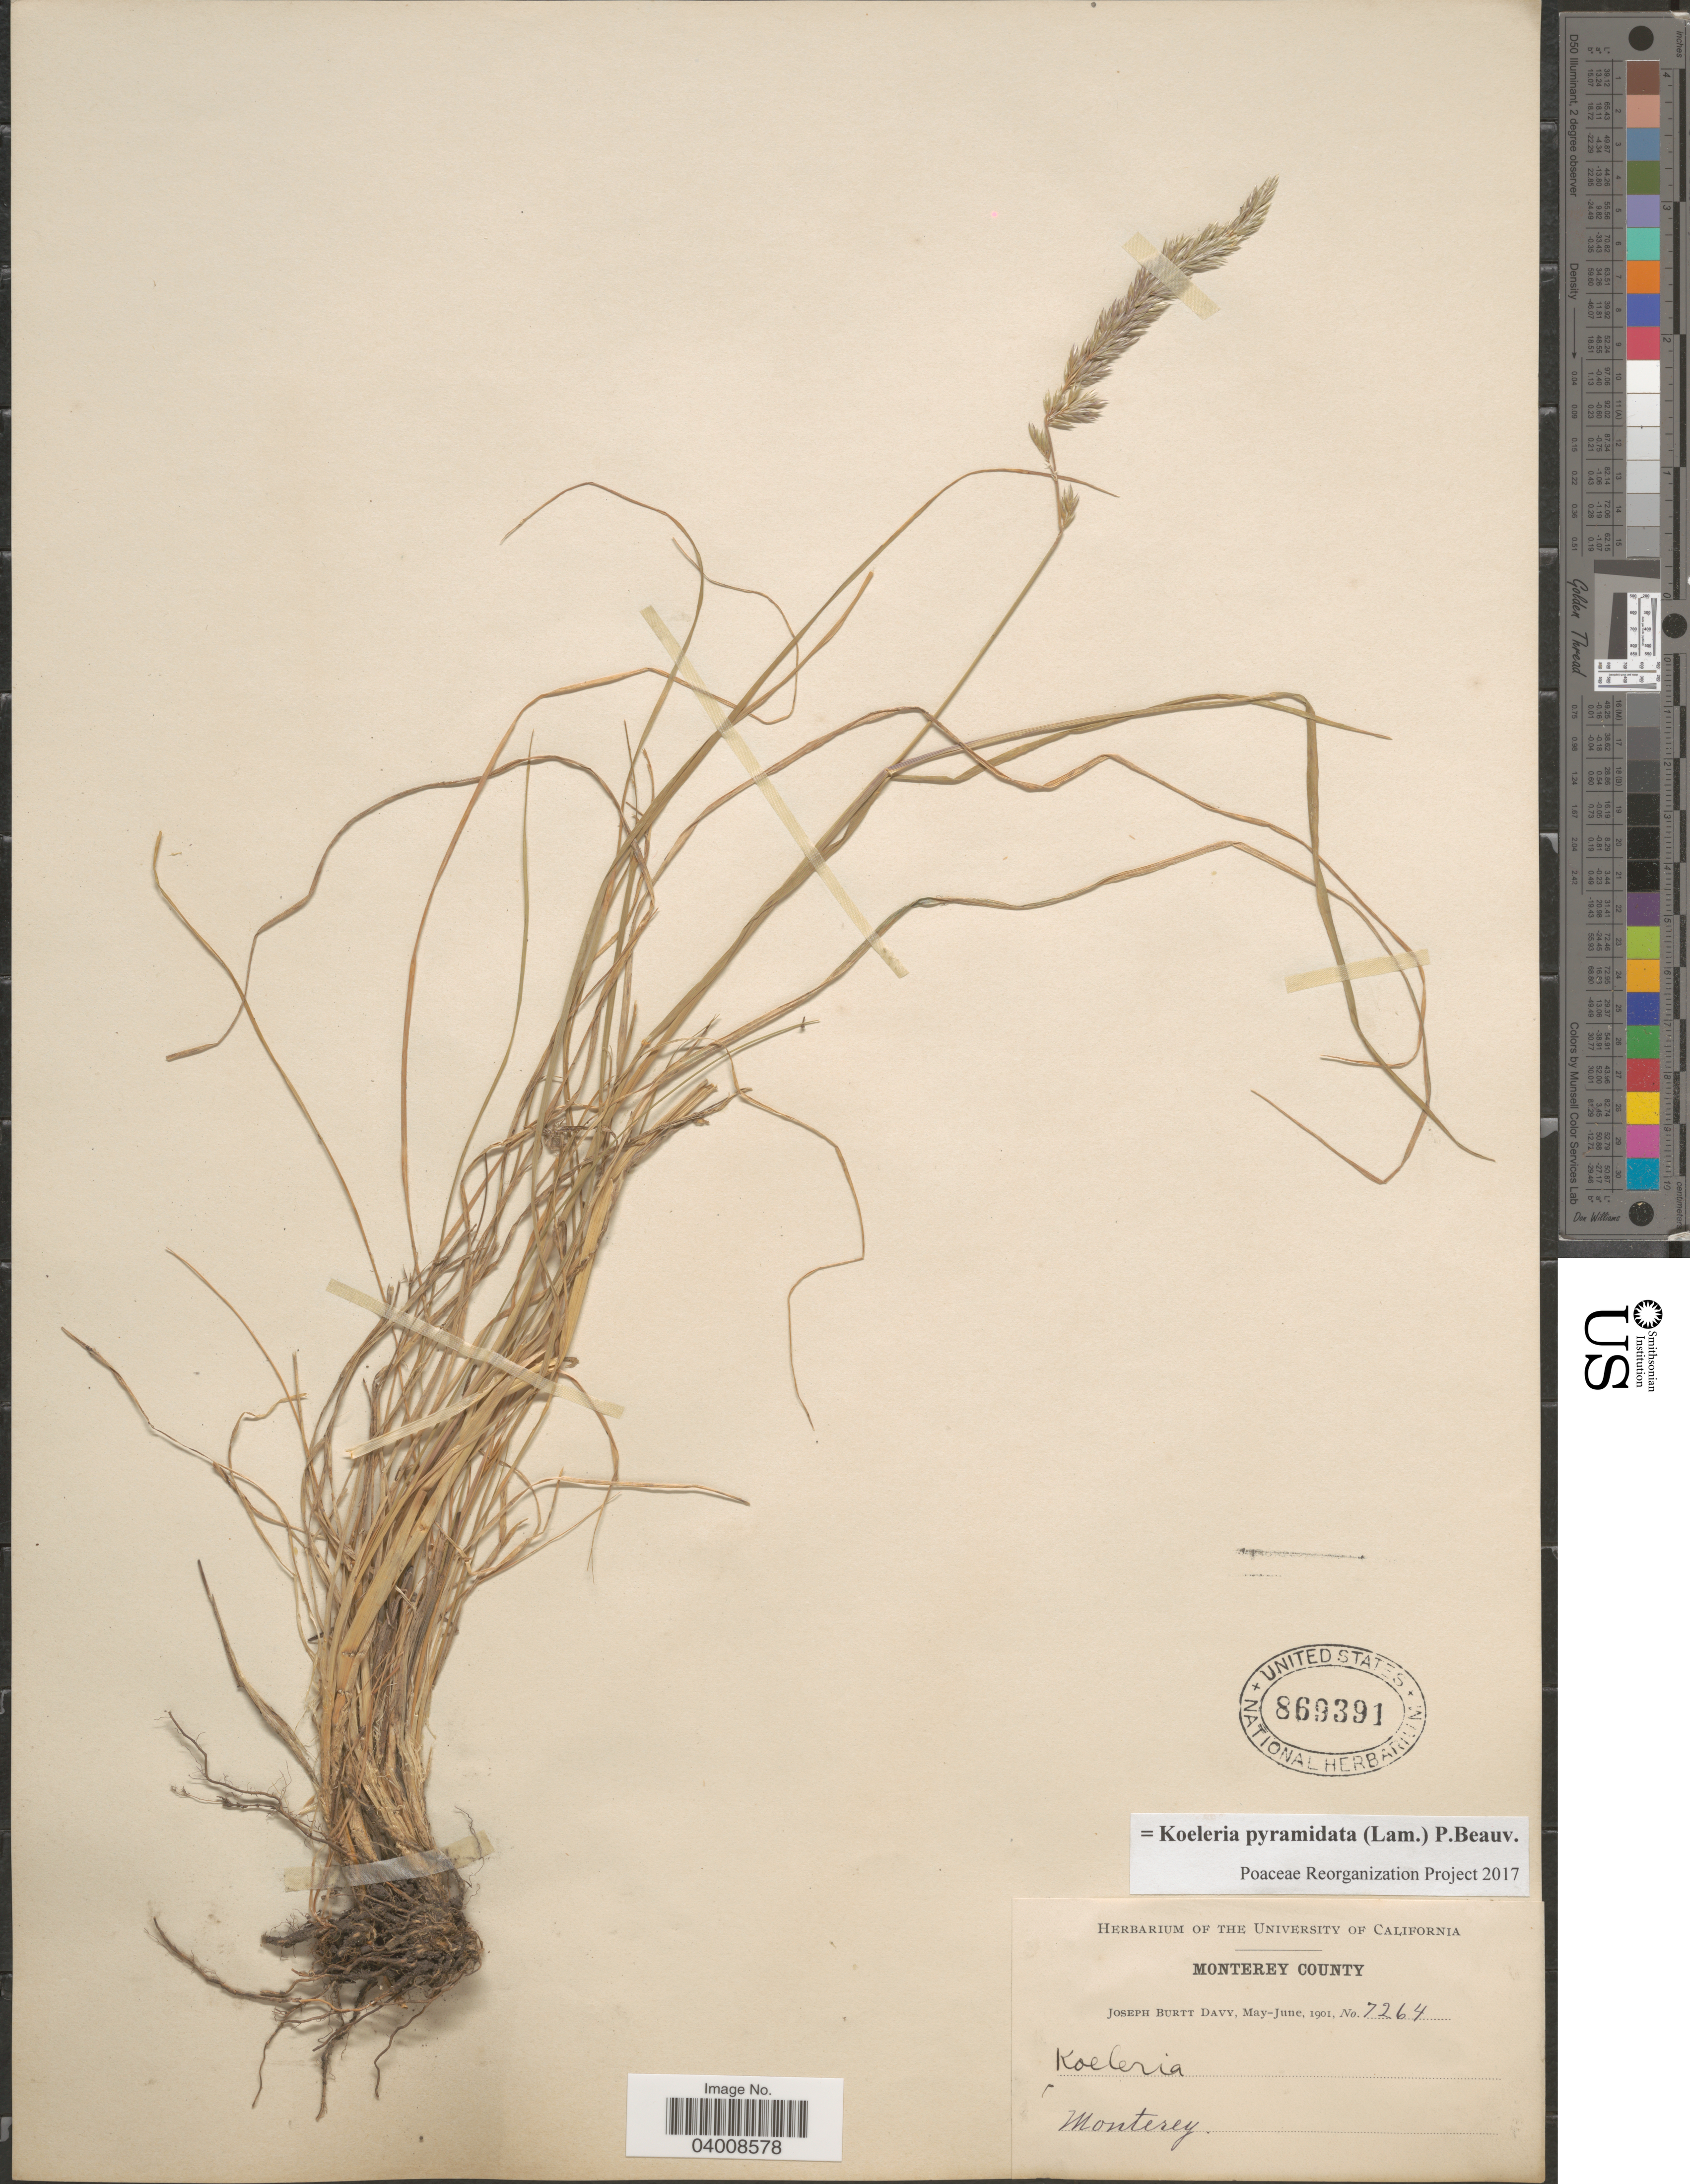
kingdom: Plantae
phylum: Tracheophyta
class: Liliopsida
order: Poales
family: Poaceae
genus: Koeleria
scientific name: Koeleria pyramidata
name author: (Lam.) P. Beauv.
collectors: J. Burtt Davy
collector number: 7264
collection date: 1901-05/1901-06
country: United States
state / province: California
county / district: Monterey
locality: Monterey County. Monterey.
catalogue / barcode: US 869391